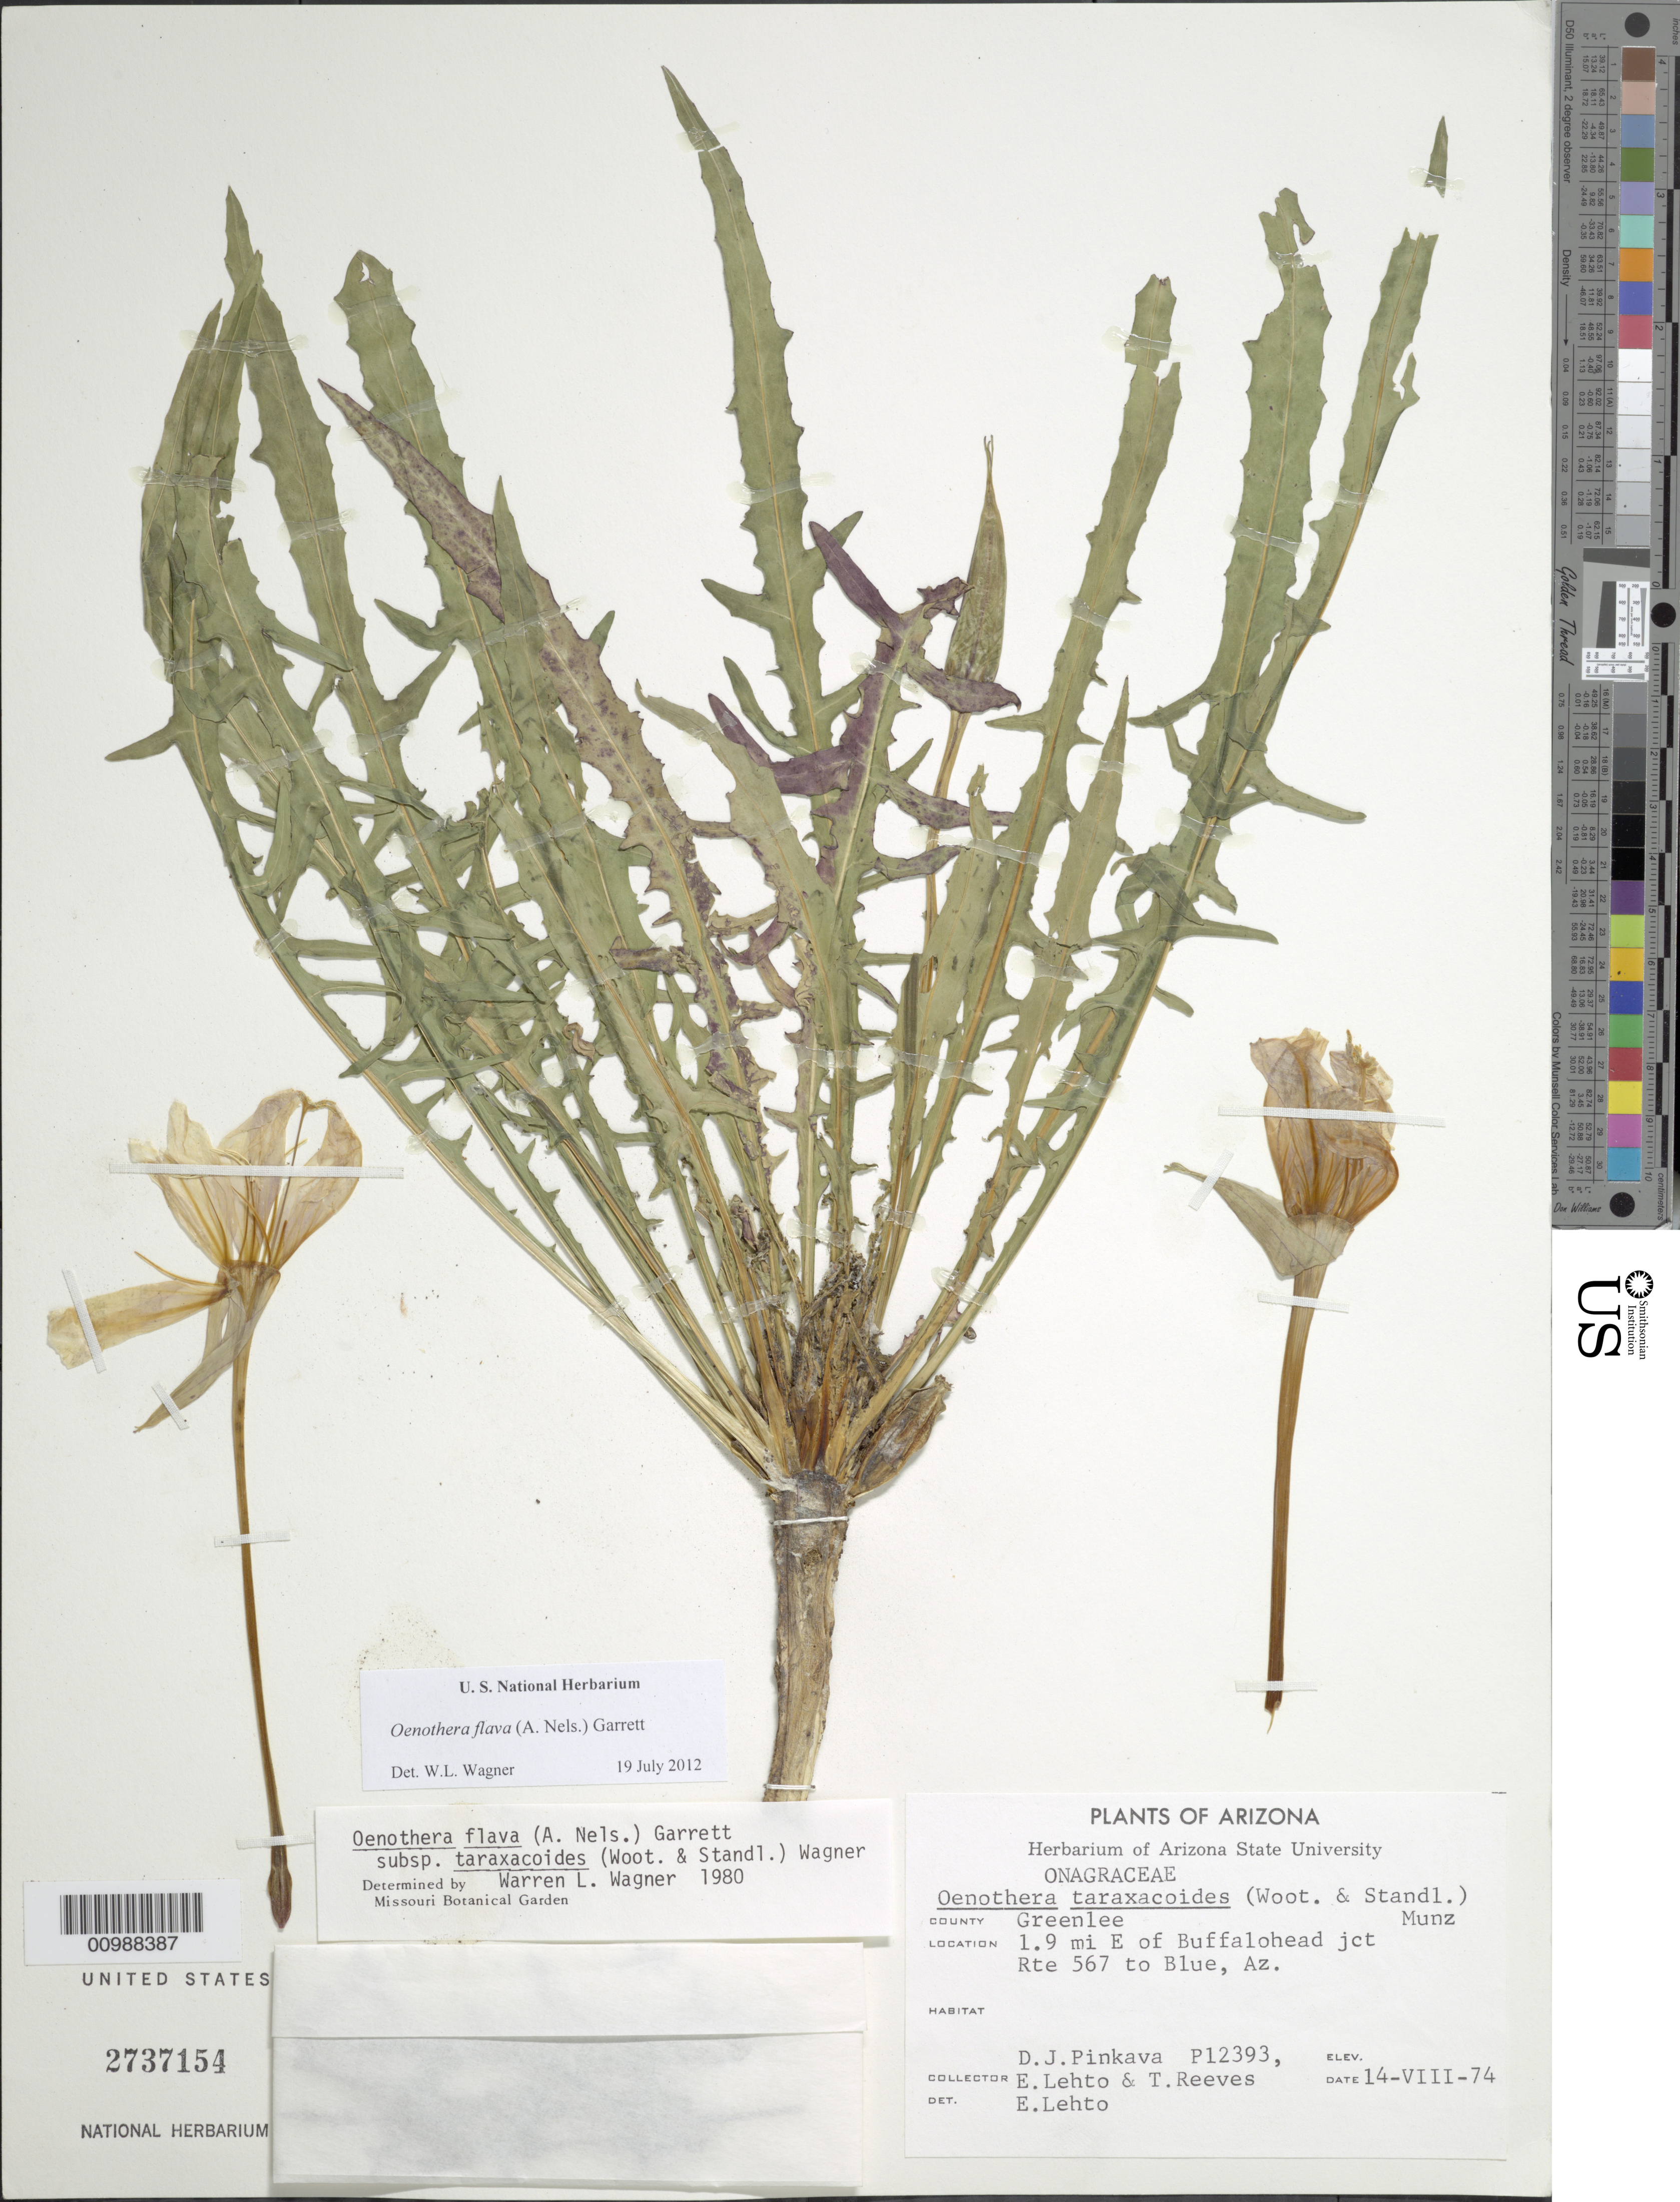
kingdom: Plantae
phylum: Tracheophyta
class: Magnoliopsida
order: Myrtales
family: Onagraceae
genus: Oenothera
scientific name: Oenothera flava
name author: (A. Nelson) Garrett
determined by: Wagner, W. L., (BOT), Smithsonian Institution - National Museum of Natural History (UNITED STATES)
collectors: D. Pinkava & E. Lehto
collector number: P12393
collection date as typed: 14 Aug 1974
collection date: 1974-08-14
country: United States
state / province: Arizona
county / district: Greenlee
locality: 1.9 miles E of Buffalohead function. Route 567 to Blue.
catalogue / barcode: US 2737154